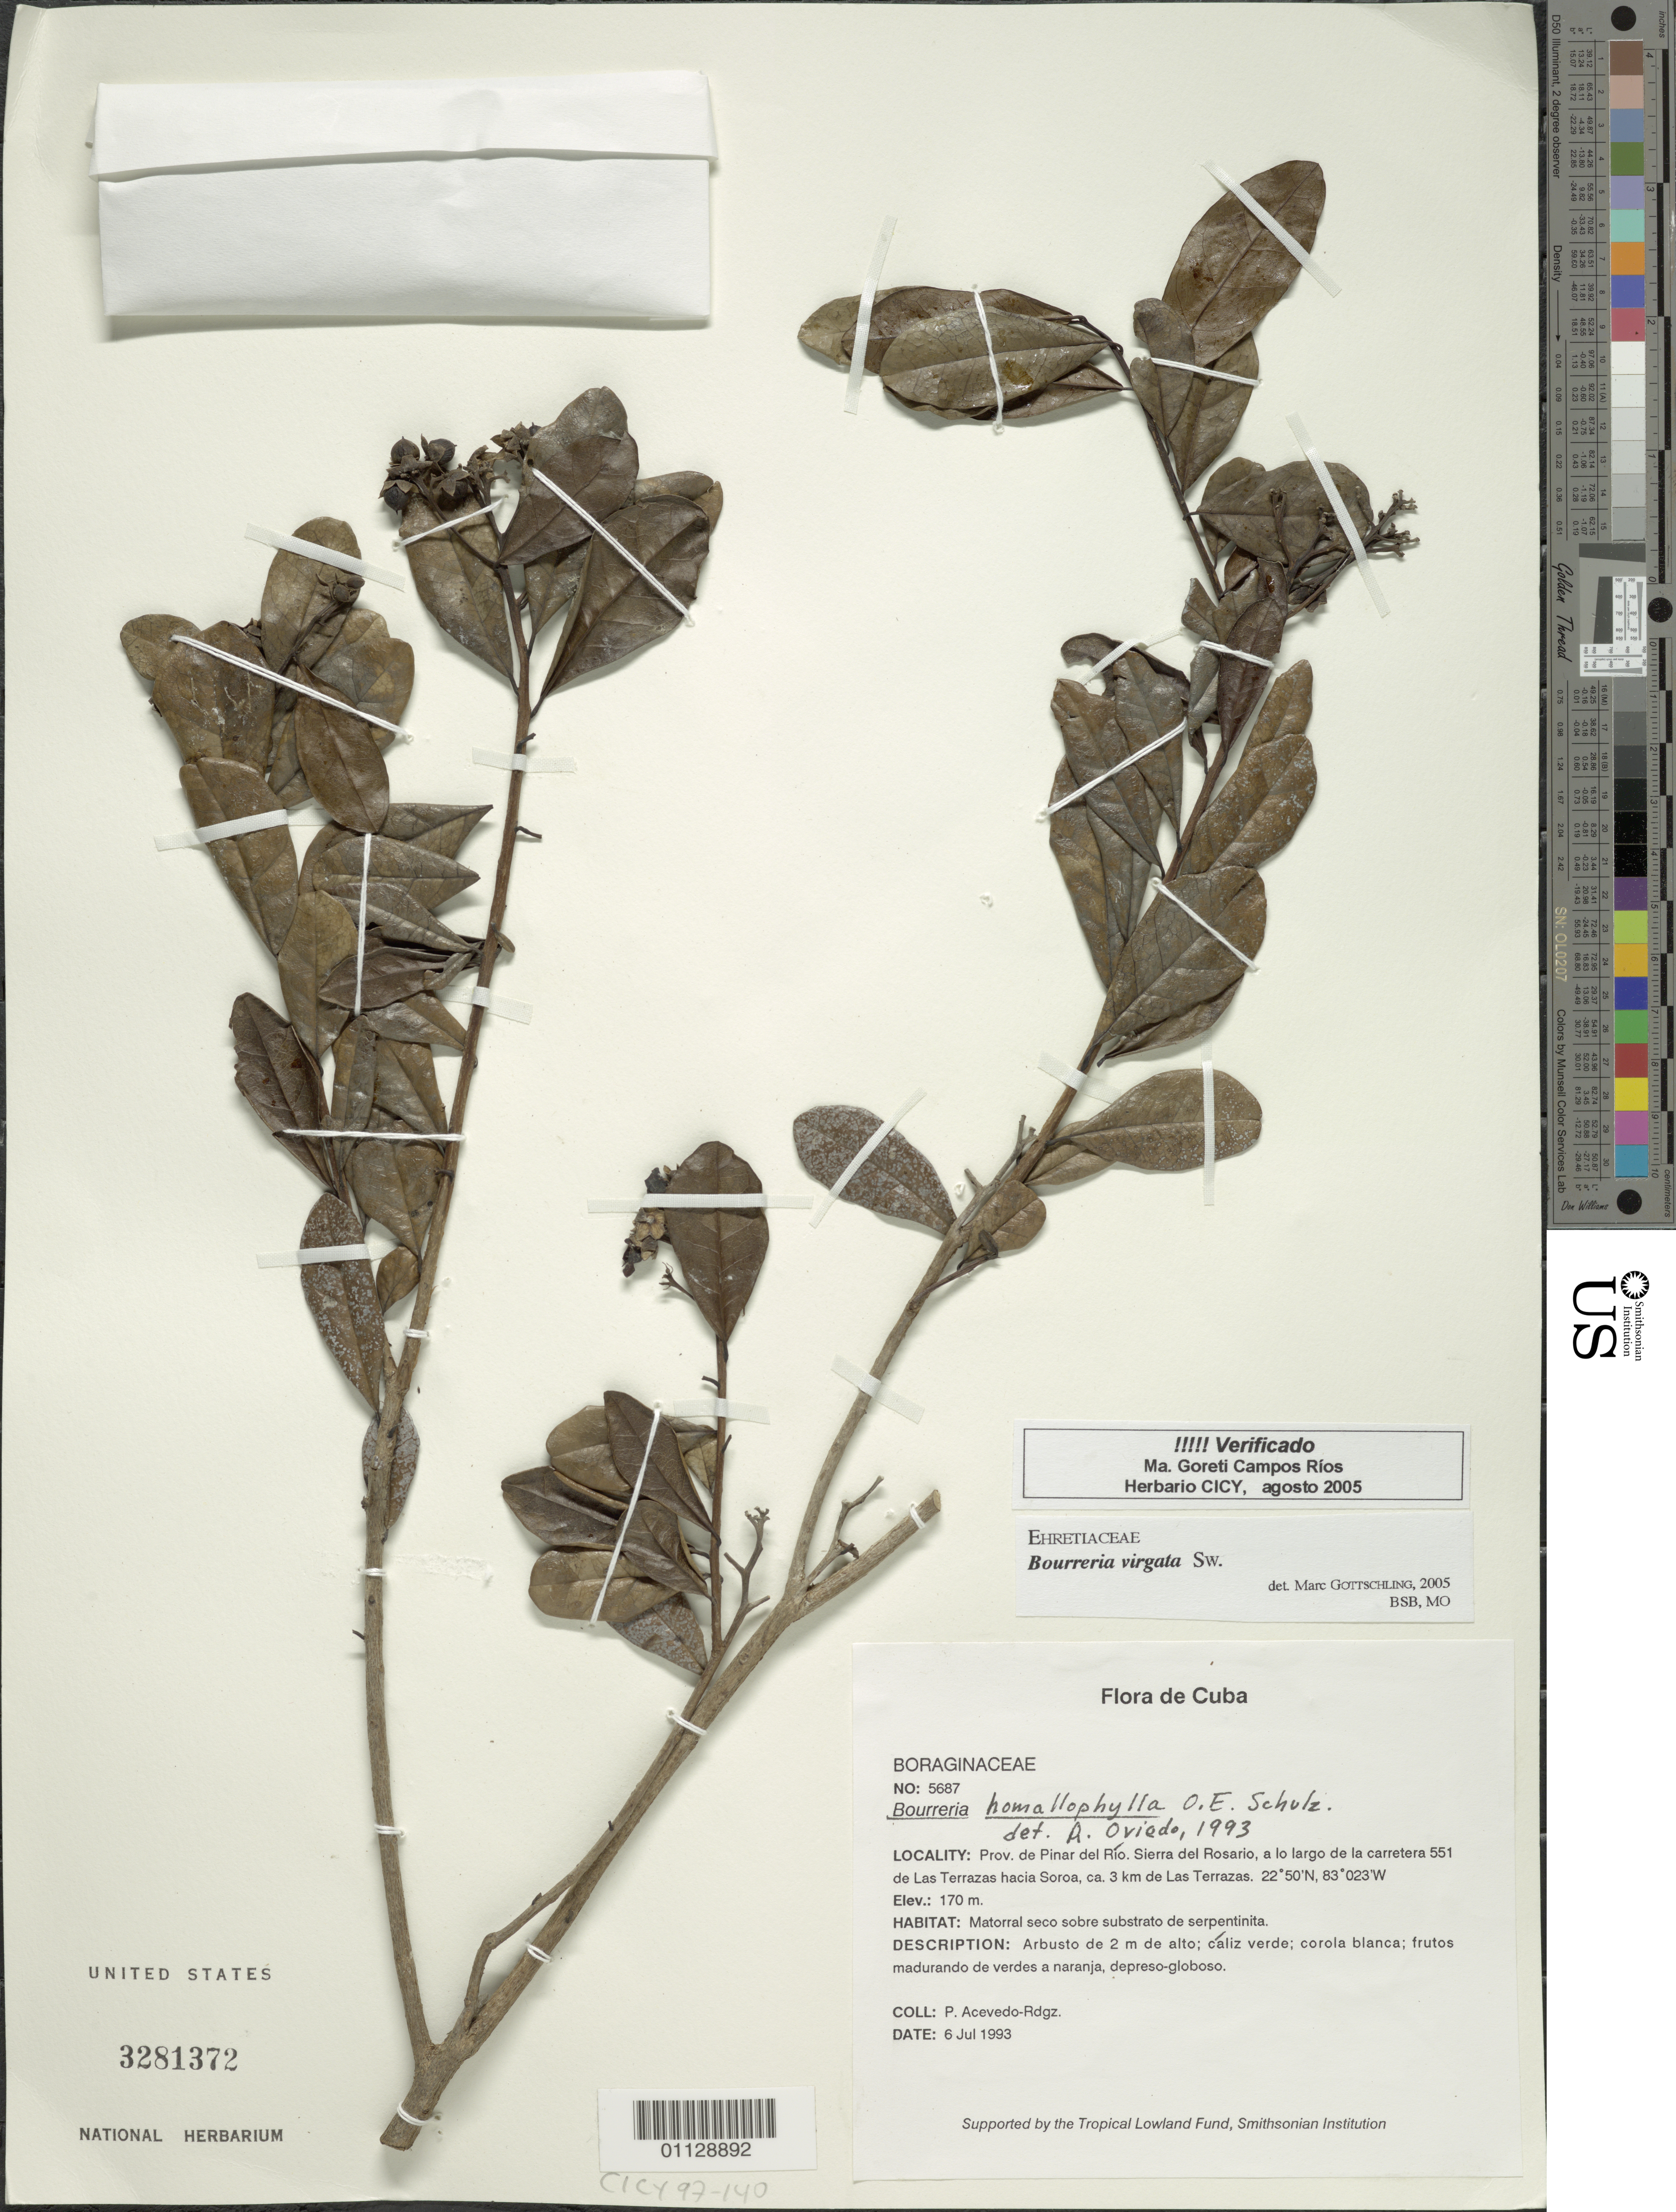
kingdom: Plantae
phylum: Tracheophyta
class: Magnoliopsida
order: Boraginales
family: Ehretiaceae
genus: Bourreria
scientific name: Bourreria virgata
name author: (Sw.) G. Don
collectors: P. Acevedo-Rodr.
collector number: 5687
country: Cuba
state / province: Pinar del Rio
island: Cuba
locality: Prov. Pinar del Rio. Sierra del Rosario, along highway 551 toward Soroa terraces ABOUT 3 kilometers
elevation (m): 170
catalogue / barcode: US 3281372